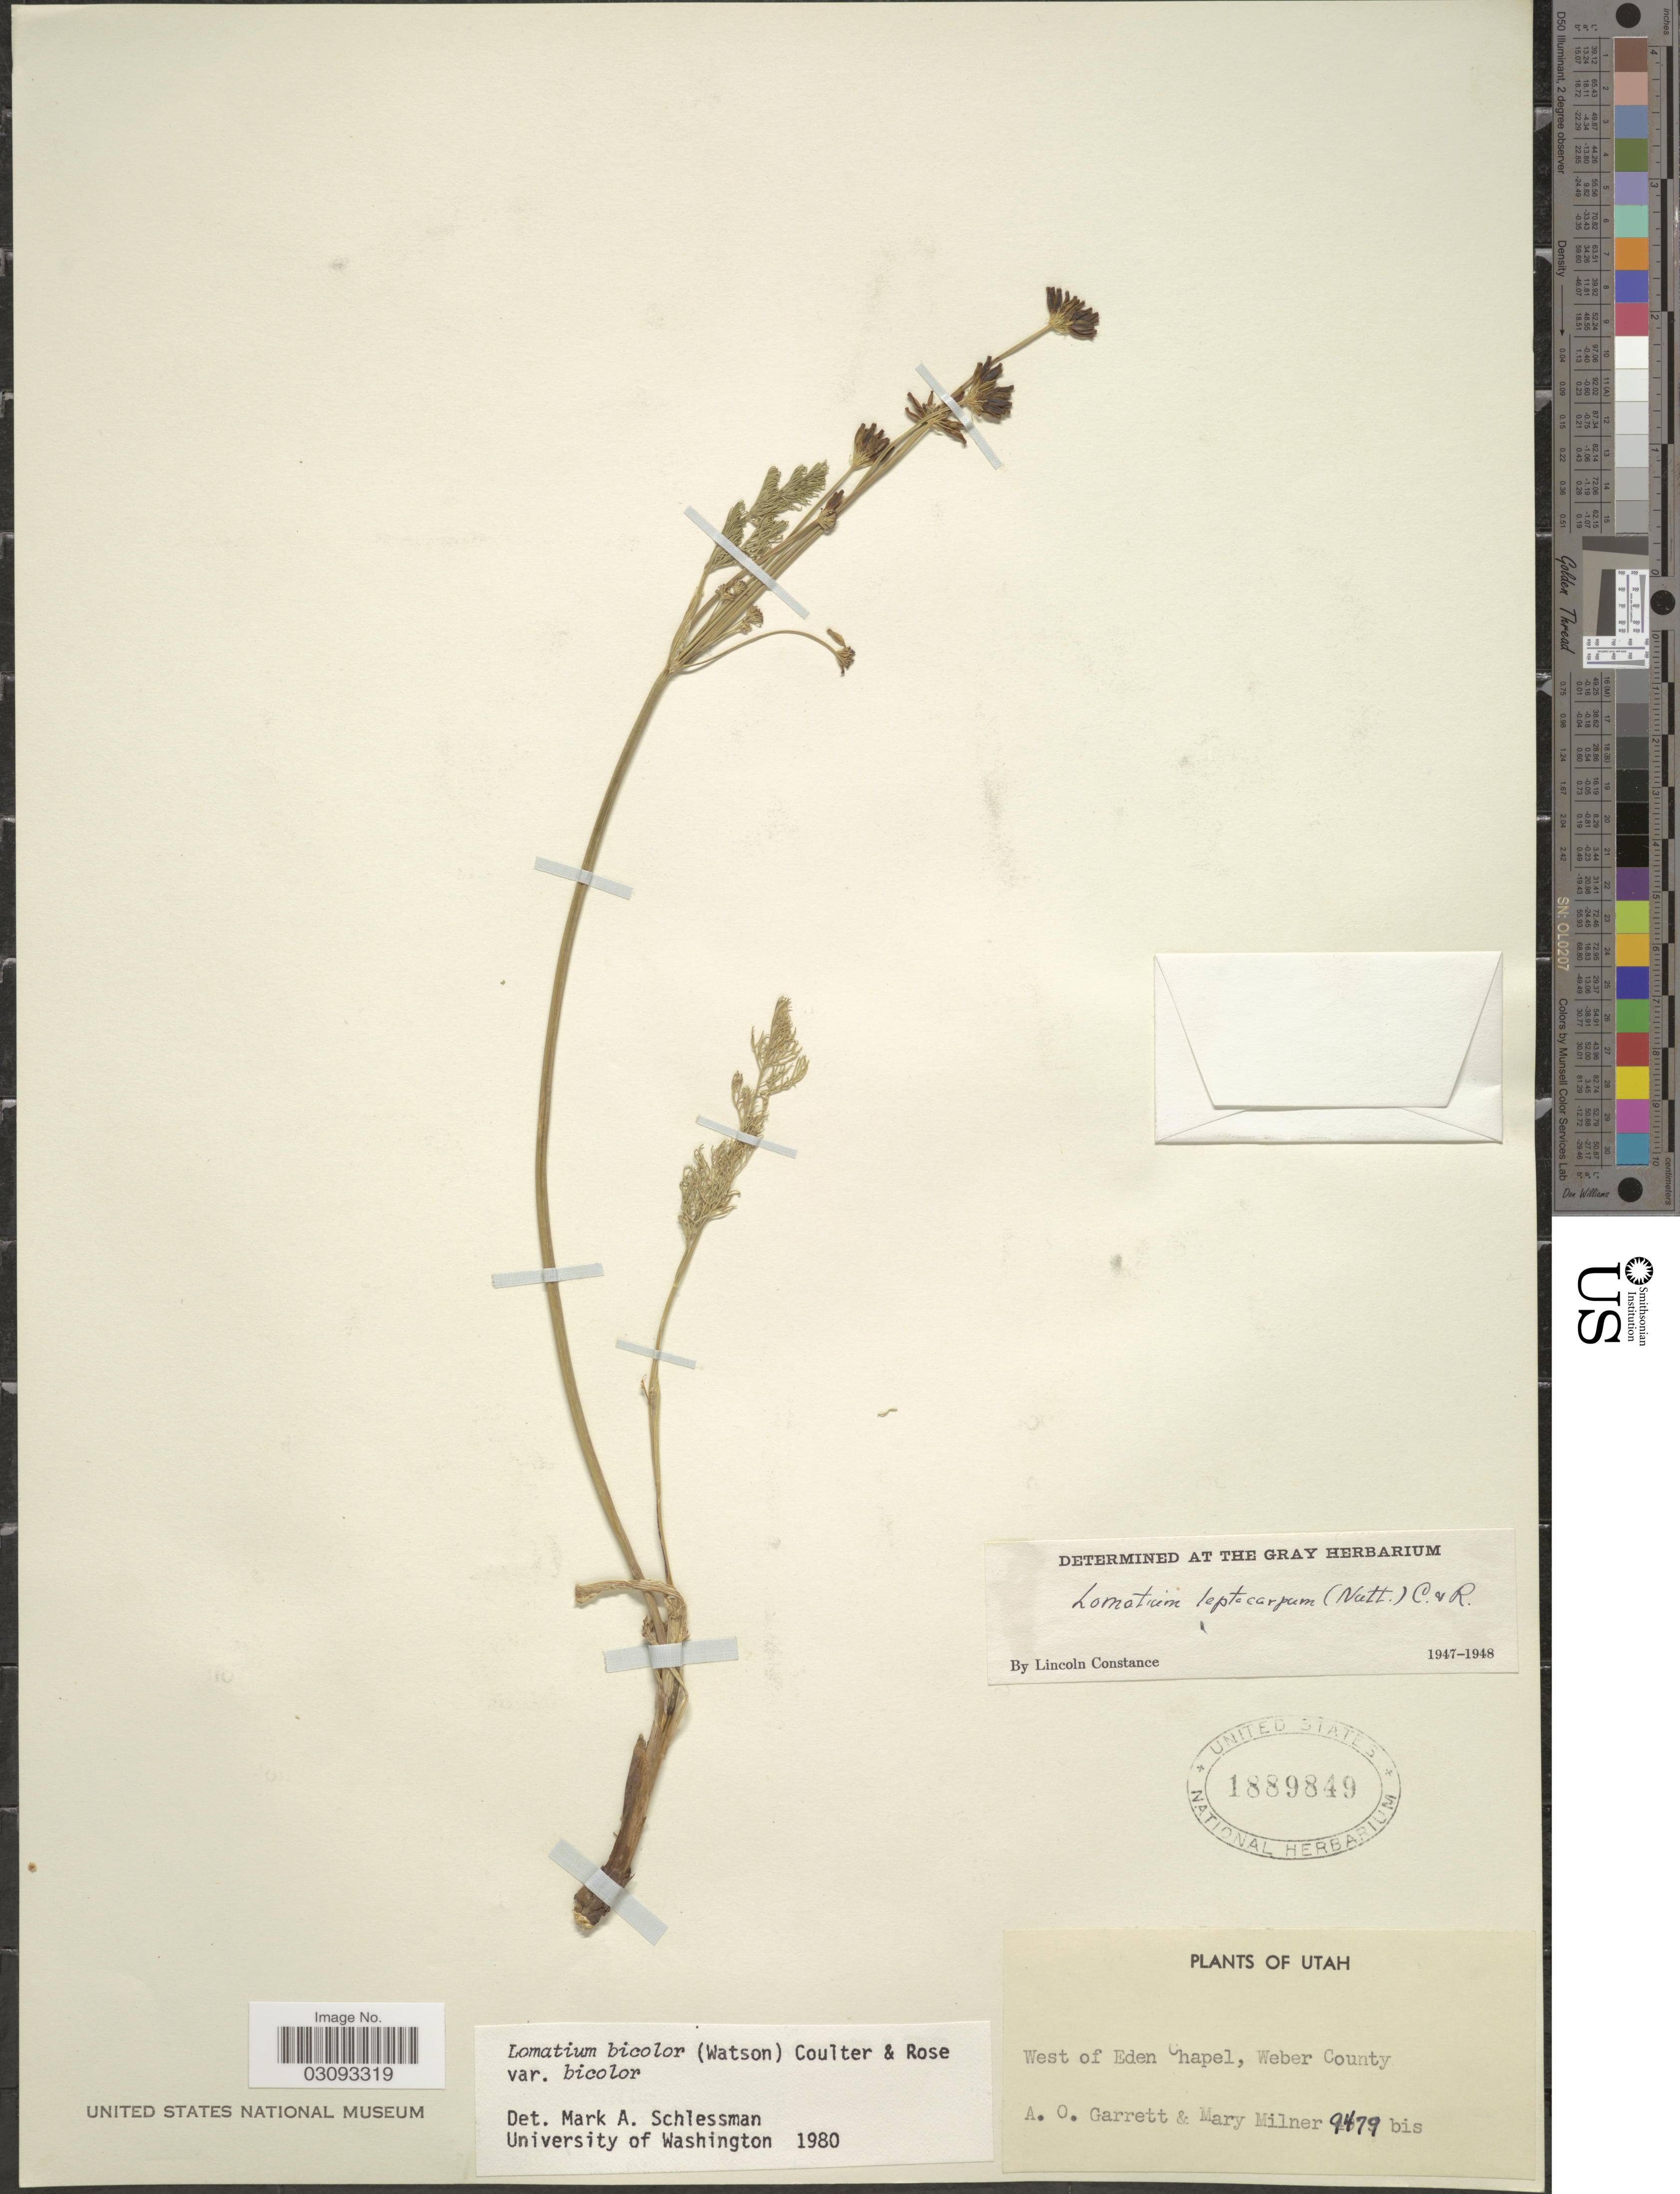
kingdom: Plantae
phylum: Tracheophyta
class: Magnoliopsida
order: Apiales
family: Apiaceae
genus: Lomatium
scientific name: Lomatium bicolor var. bicolor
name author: (S. Watson) J.M. Coult. & Rose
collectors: A. O. Garrett & M. Milner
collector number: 9479 bis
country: United States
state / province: Utah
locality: West of Eden Chapel, Weber County.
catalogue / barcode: US 1889849